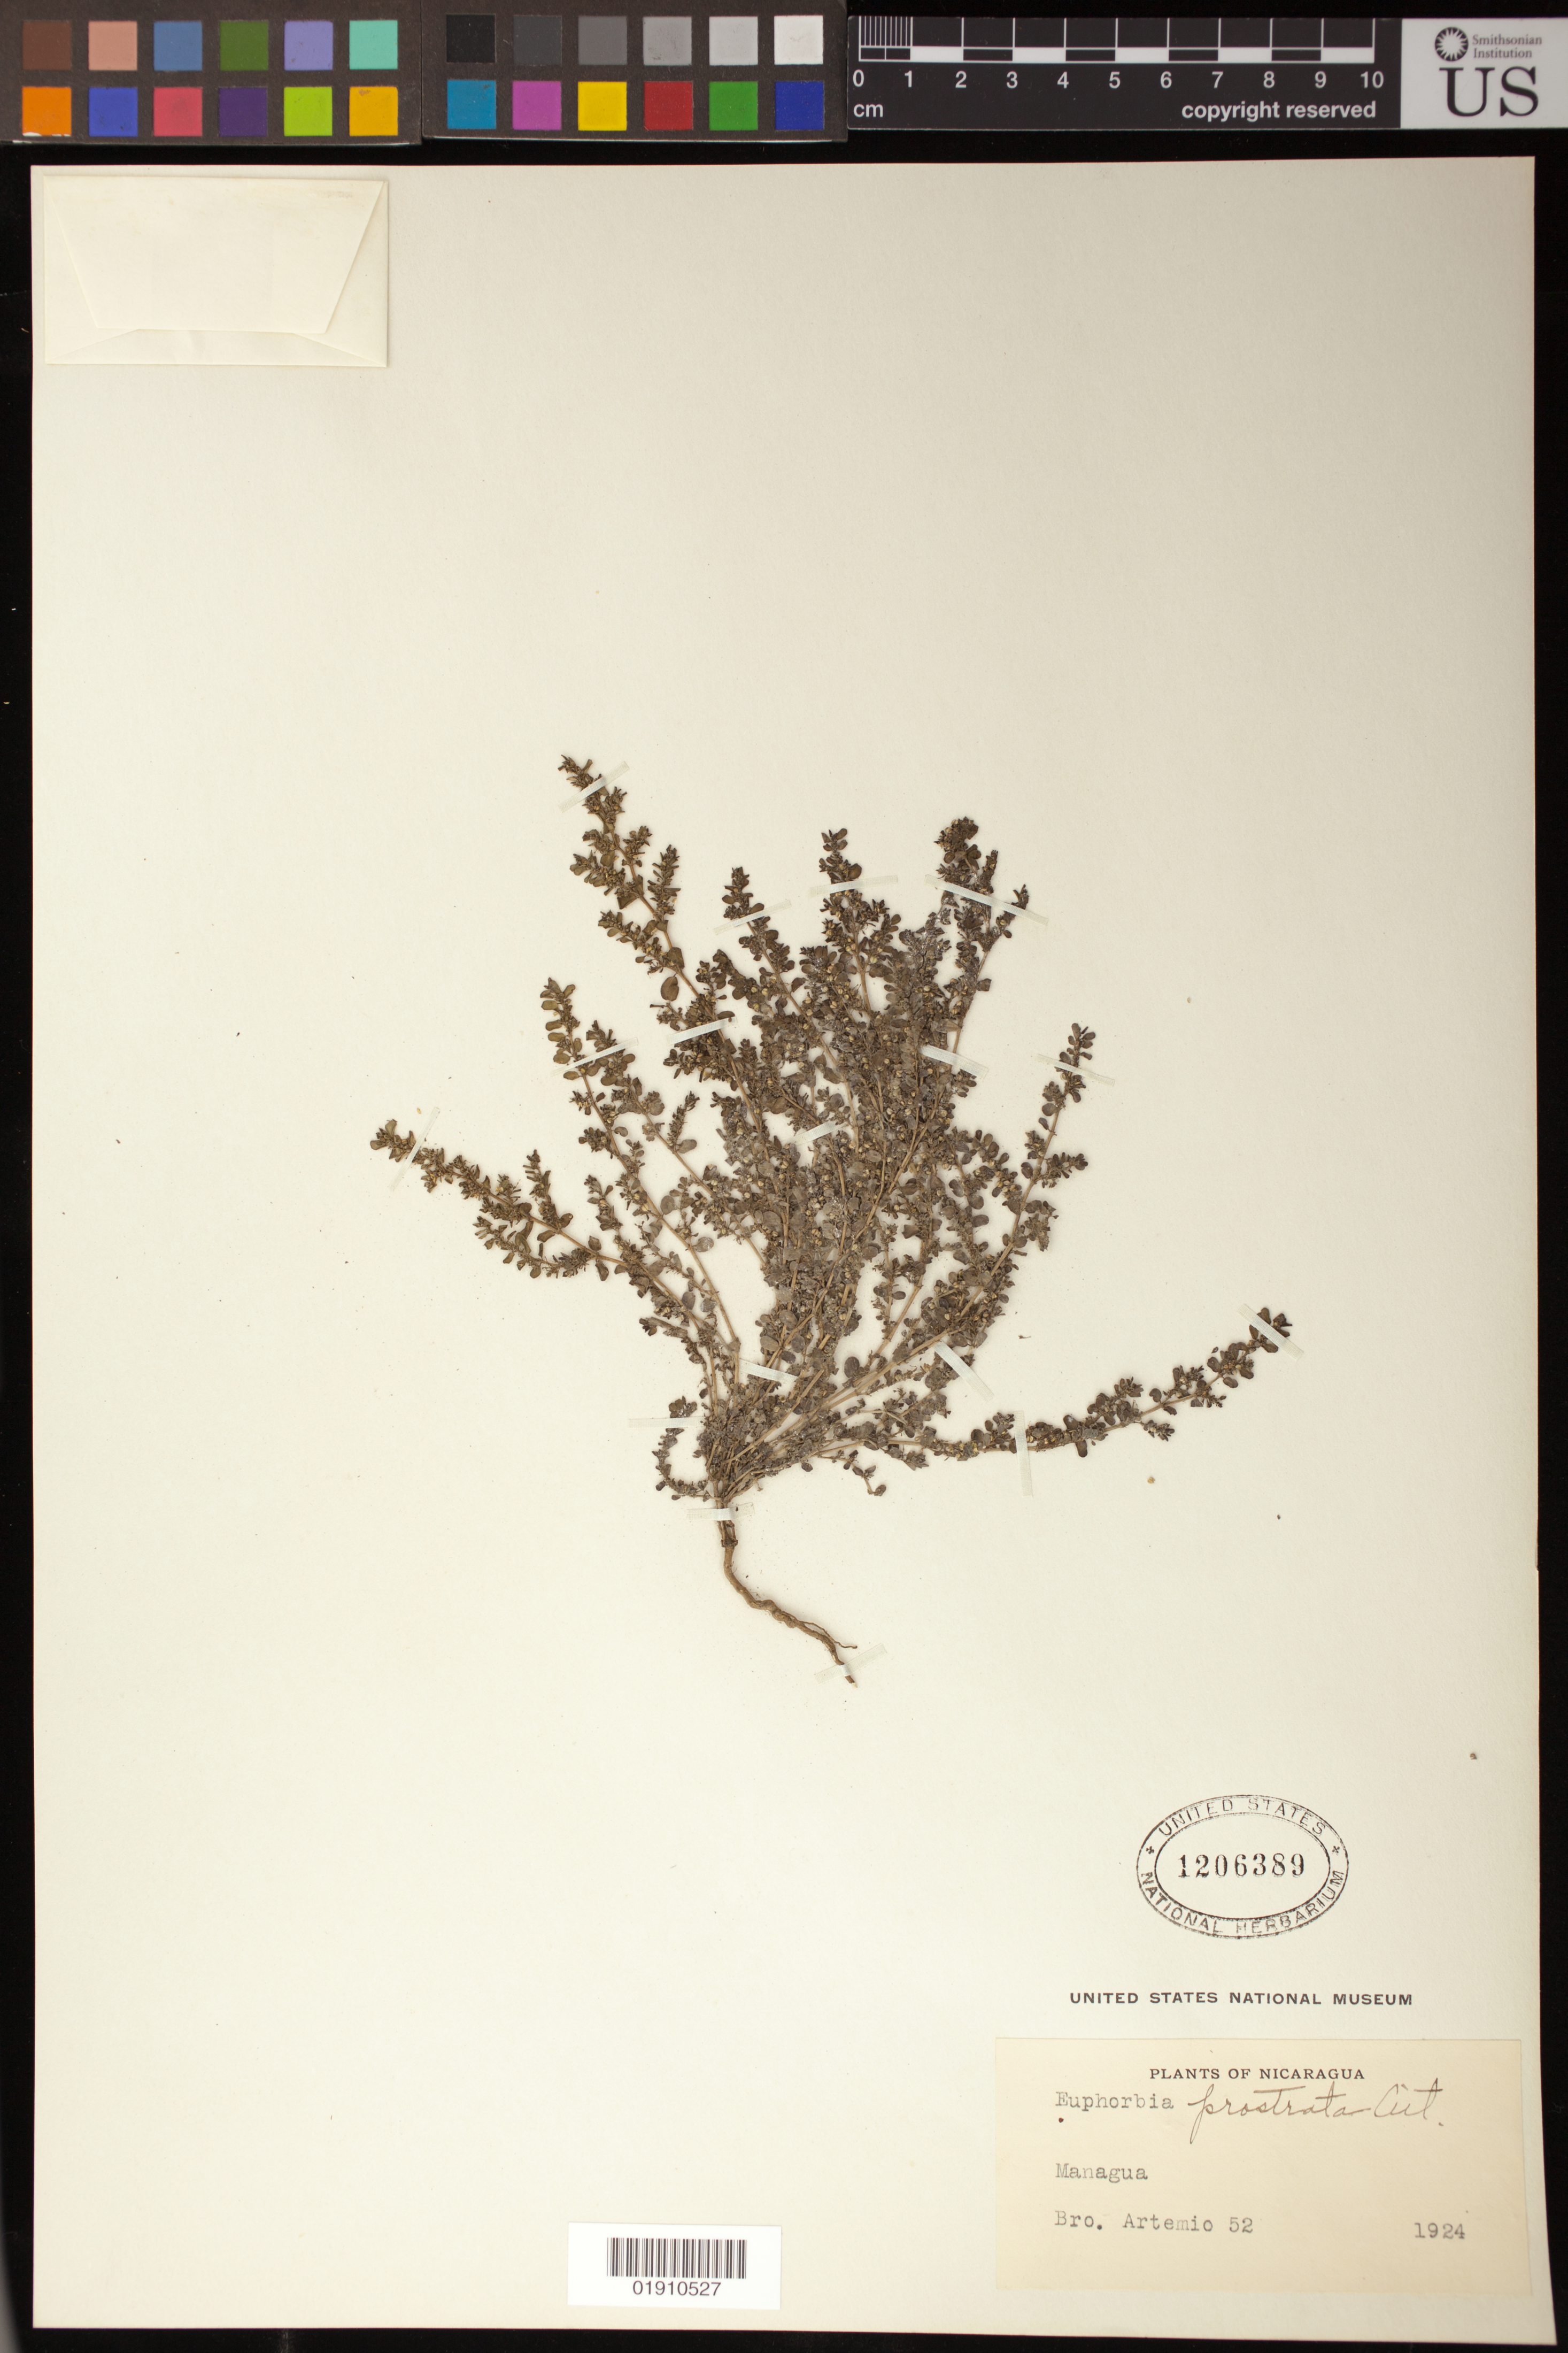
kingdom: Plantae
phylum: Tracheophyta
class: Magnoliopsida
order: Malpighiales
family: Euphorbiaceae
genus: Euphorbia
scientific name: Euphorbia prostrata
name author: Aiton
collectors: B. Artemio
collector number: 52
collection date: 1924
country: Nicaragua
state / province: Managua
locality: Managua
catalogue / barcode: US 1206389